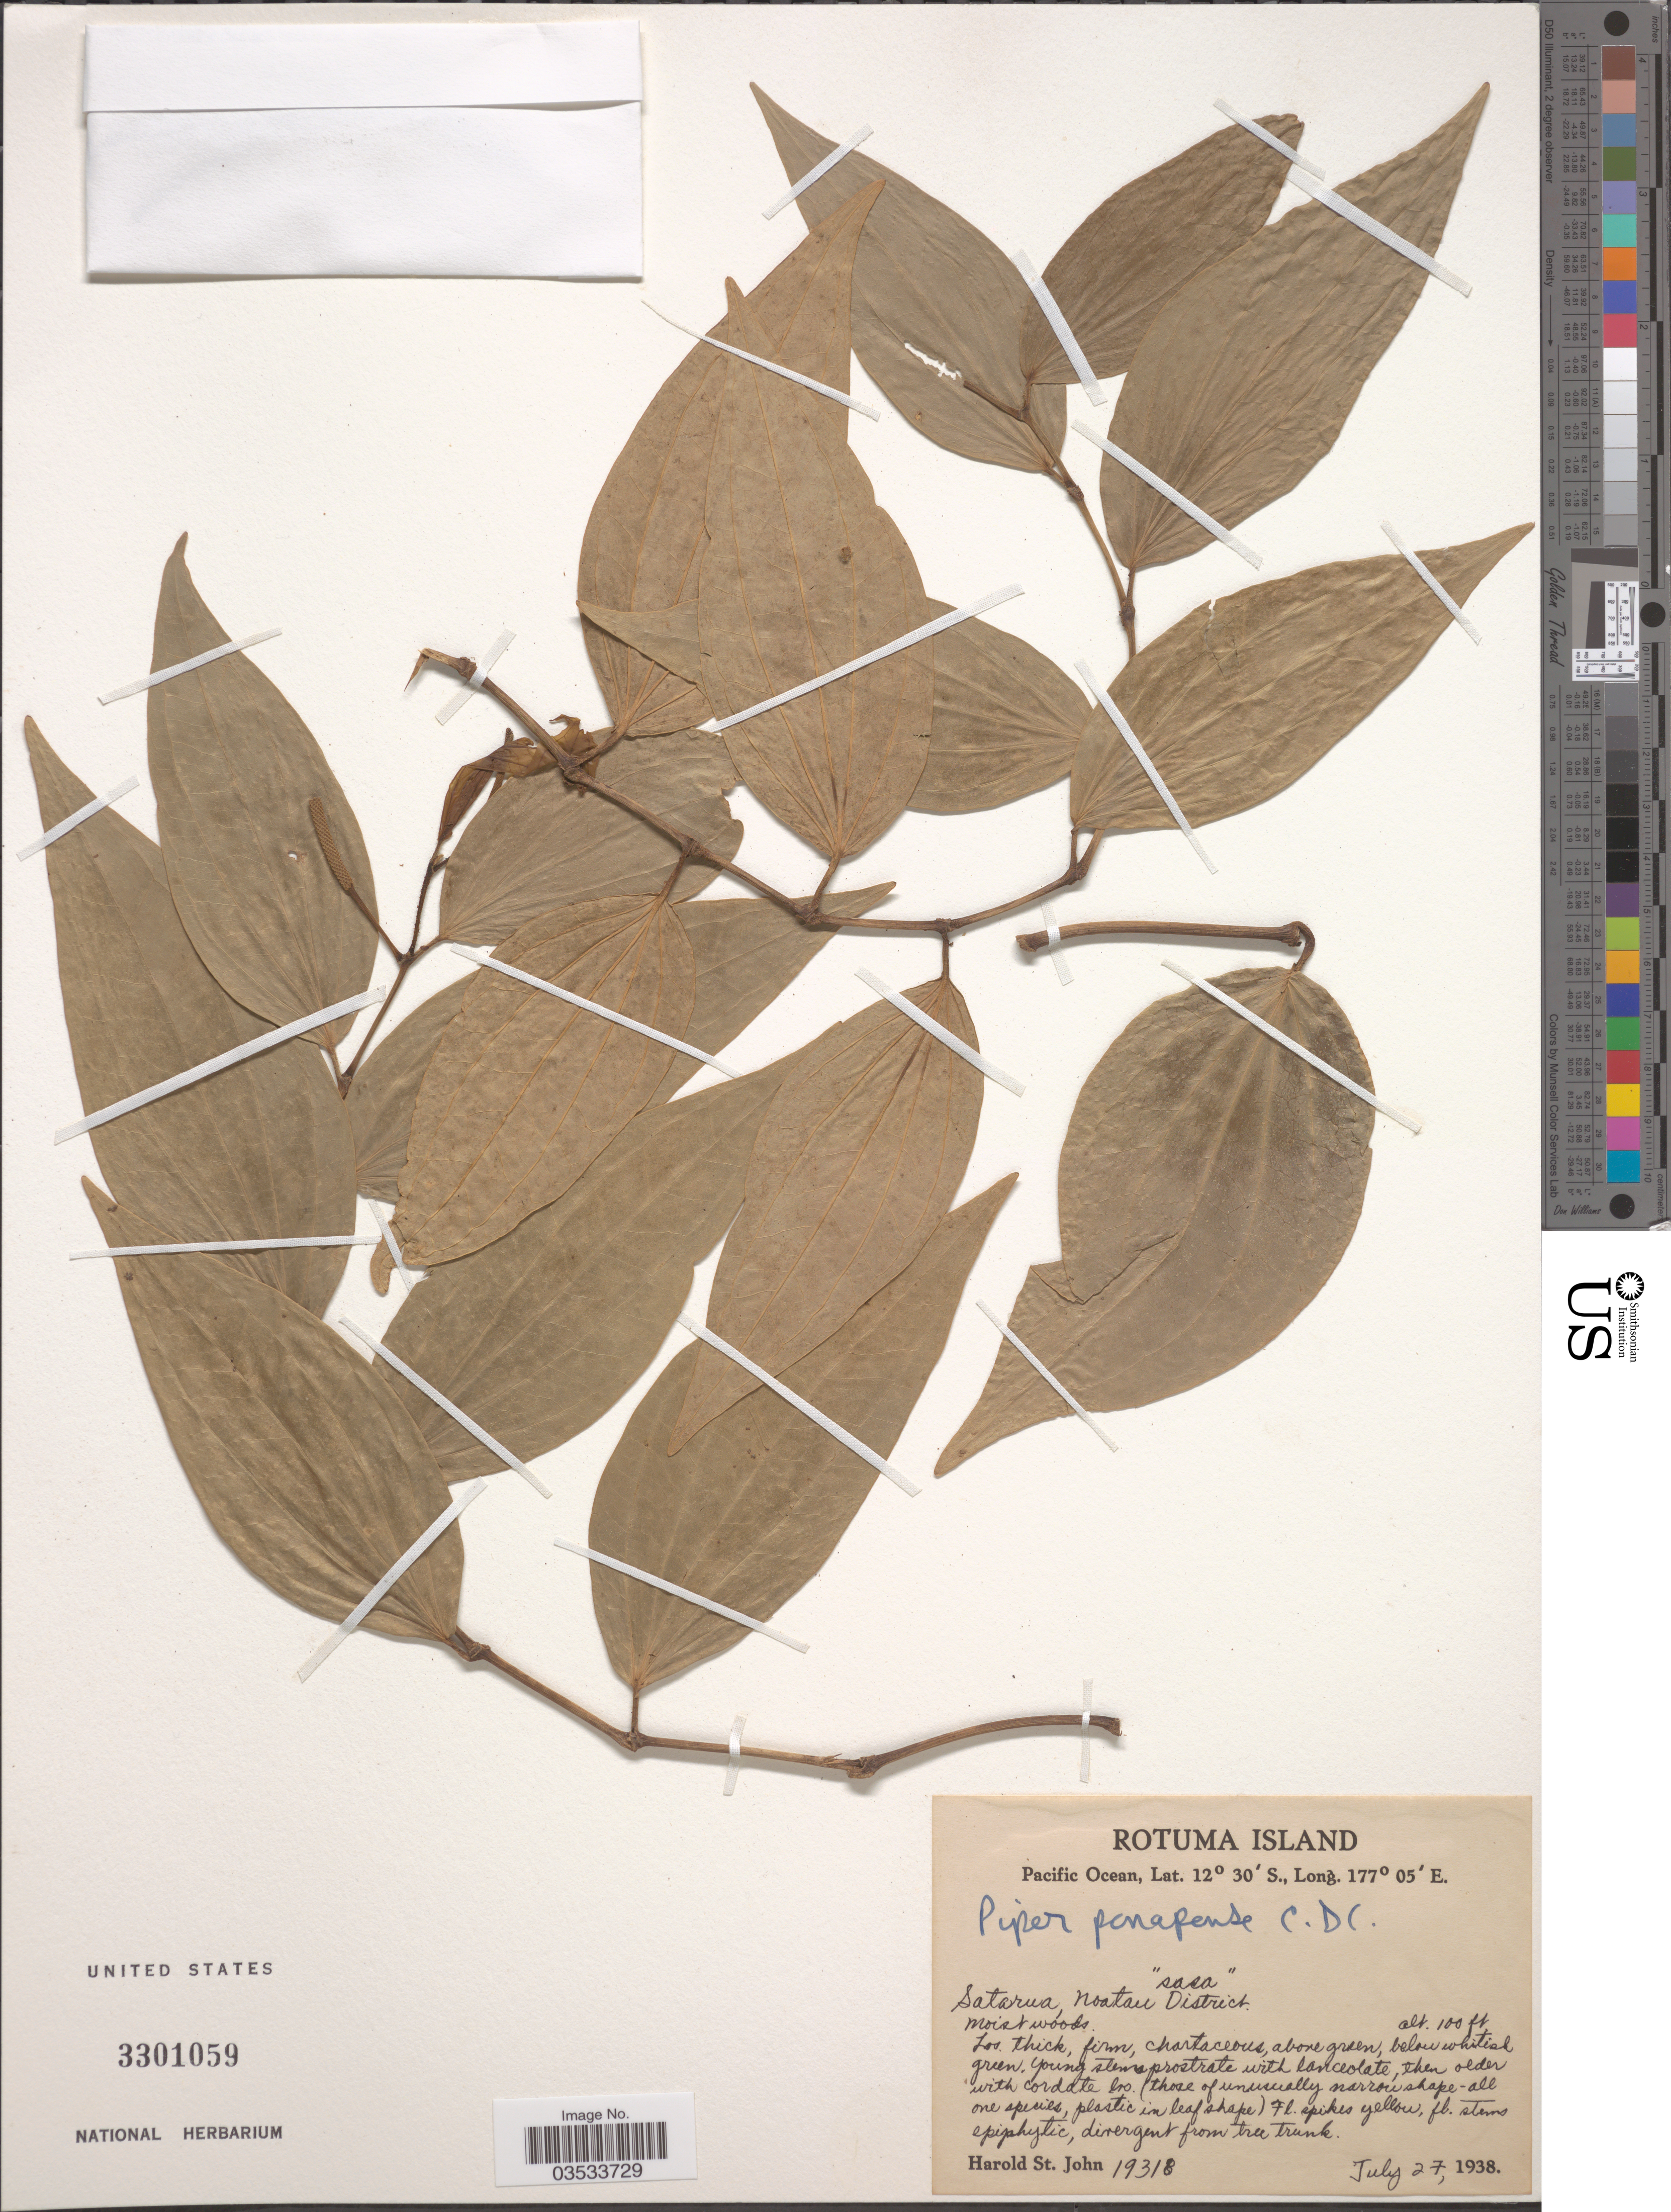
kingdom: Plantae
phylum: Tracheophyta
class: Magnoliopsida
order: Piperales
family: Piperaceae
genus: Piper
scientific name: Piper ponapense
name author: C. DC.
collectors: H. St. John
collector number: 19318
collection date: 1938-07-27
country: Fiji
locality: Rotuma Island. Pacific Ocean. Satarua Noatau District.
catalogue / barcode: US 3301059